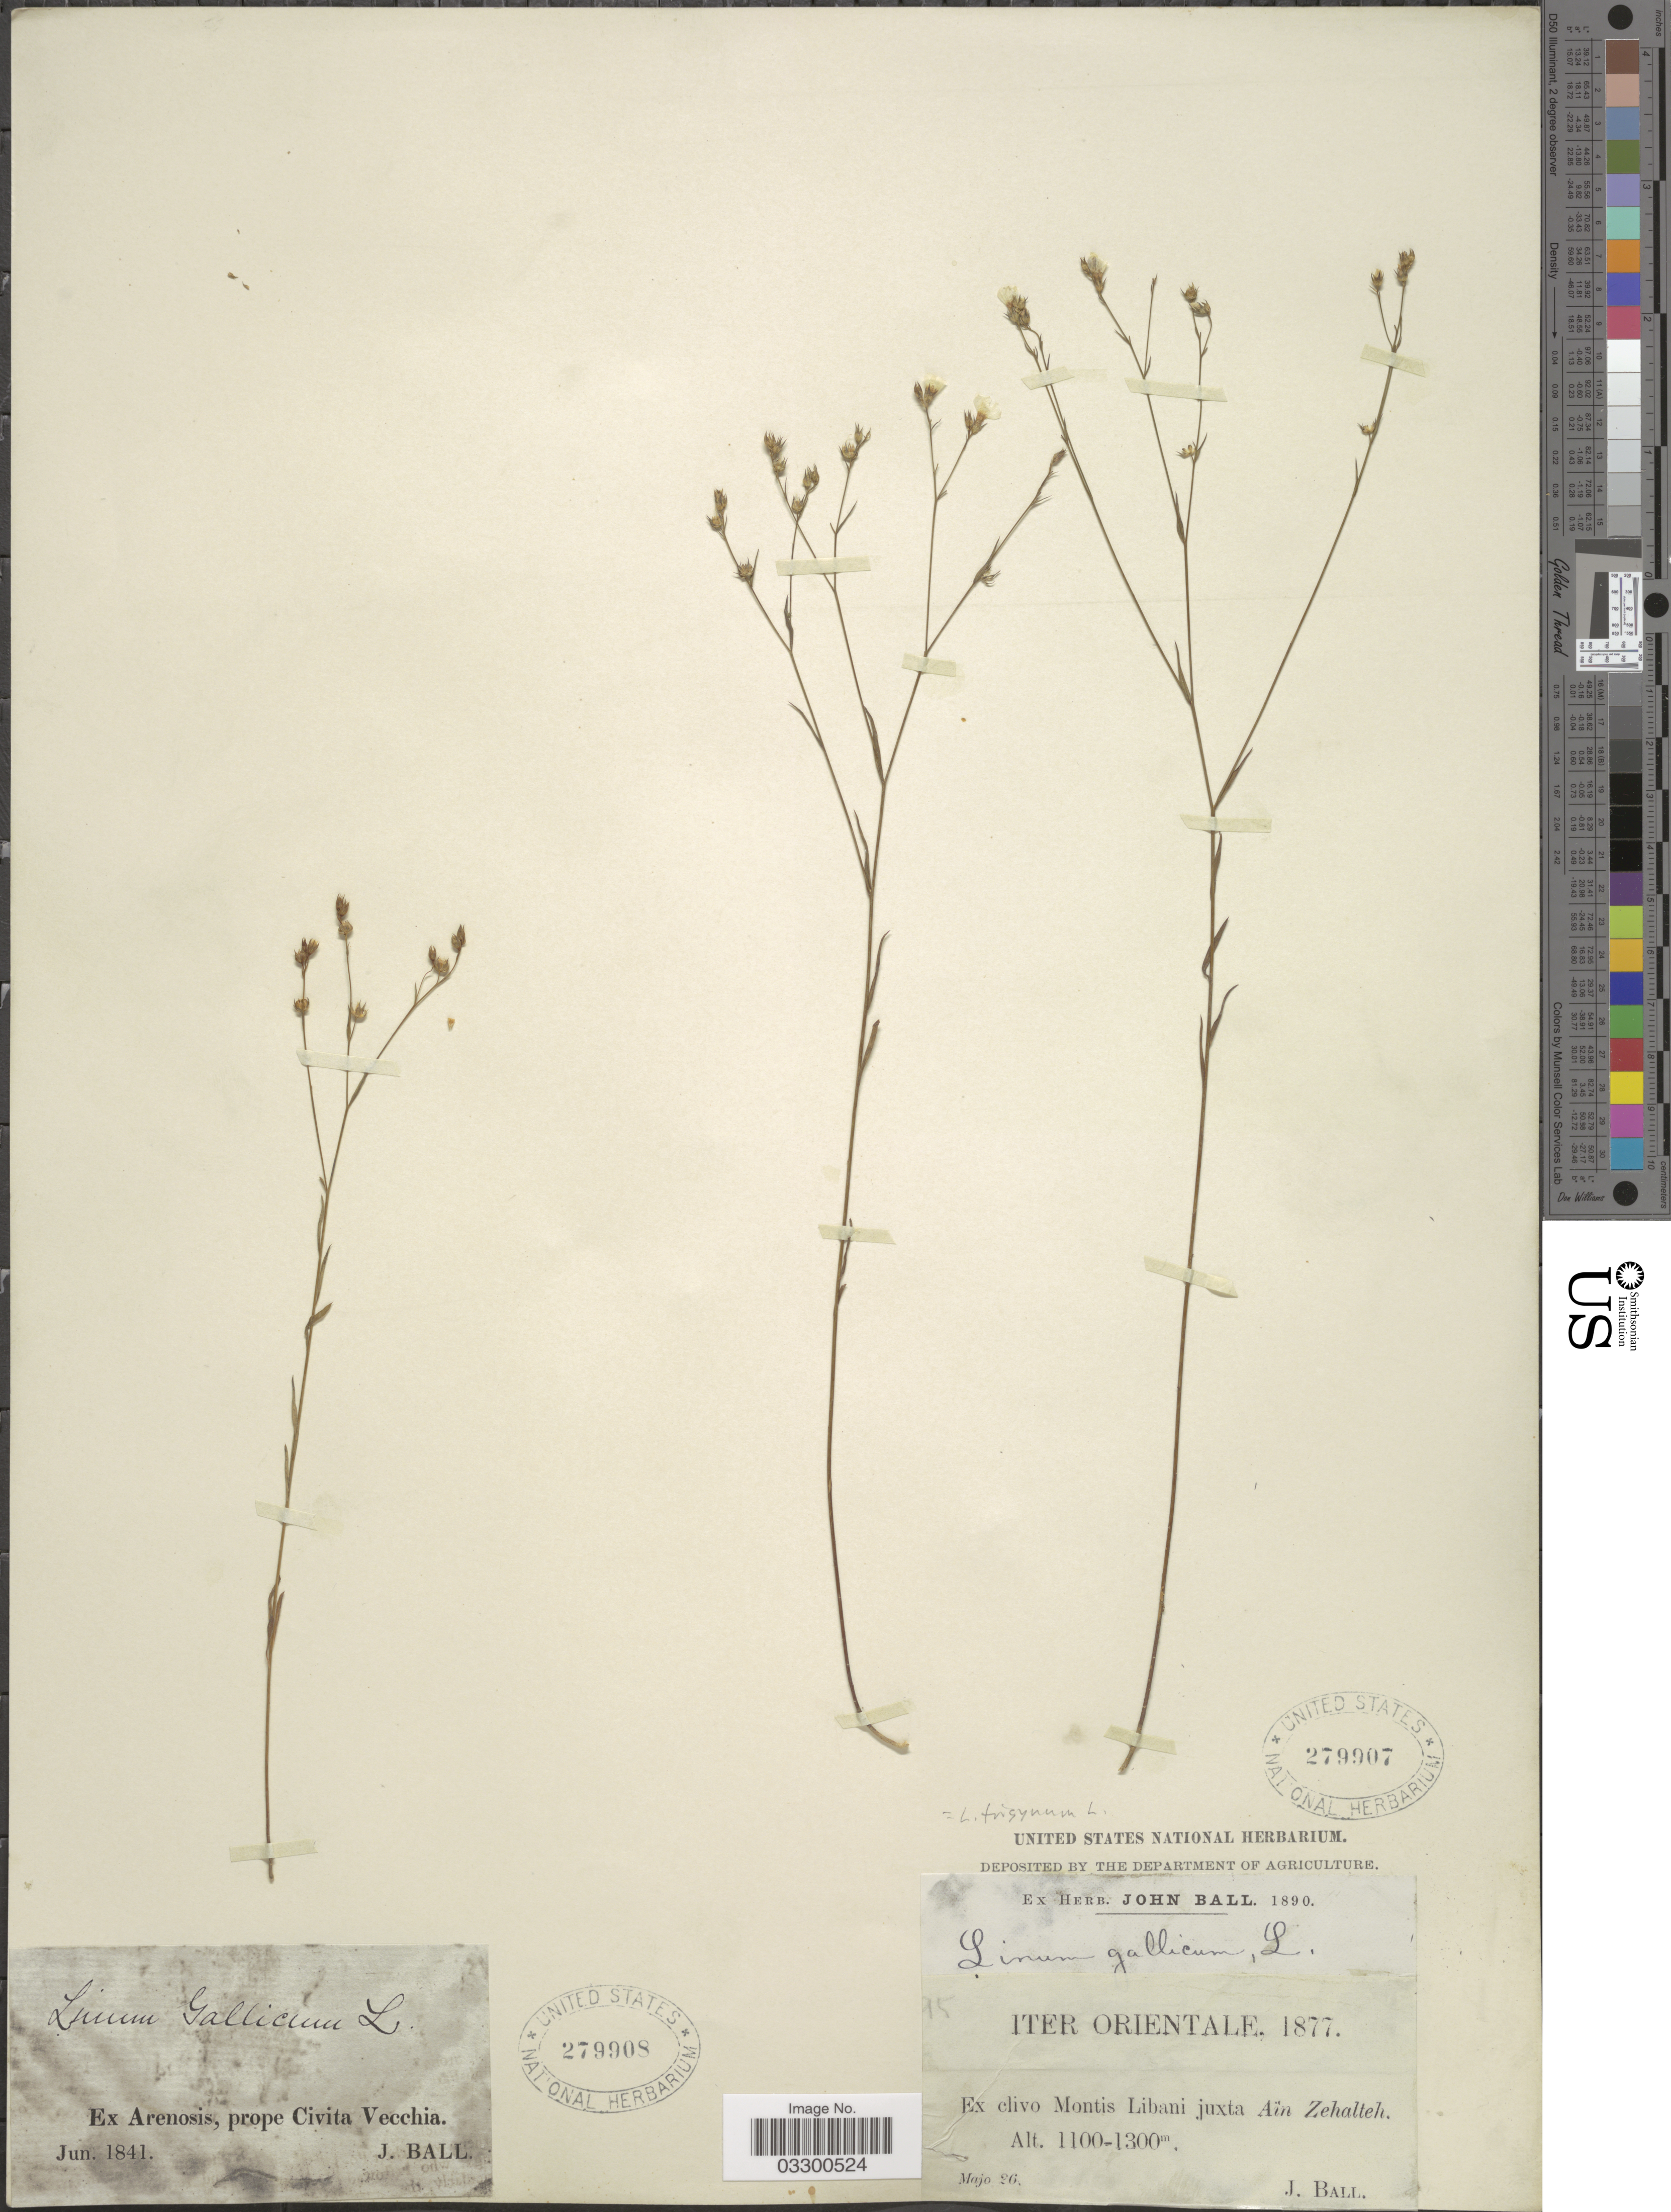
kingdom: Plantae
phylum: Tracheophyta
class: Magnoliopsida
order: Malpighiales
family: Linaceae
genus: Linum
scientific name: Linum trigynum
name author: L.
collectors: J. Ball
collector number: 95*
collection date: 1877-05-26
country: Lebanon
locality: Iter Orientale. Ex clivo Montis Libani juxta Aïn Zehalteh.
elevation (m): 1100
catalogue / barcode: US 279907-2